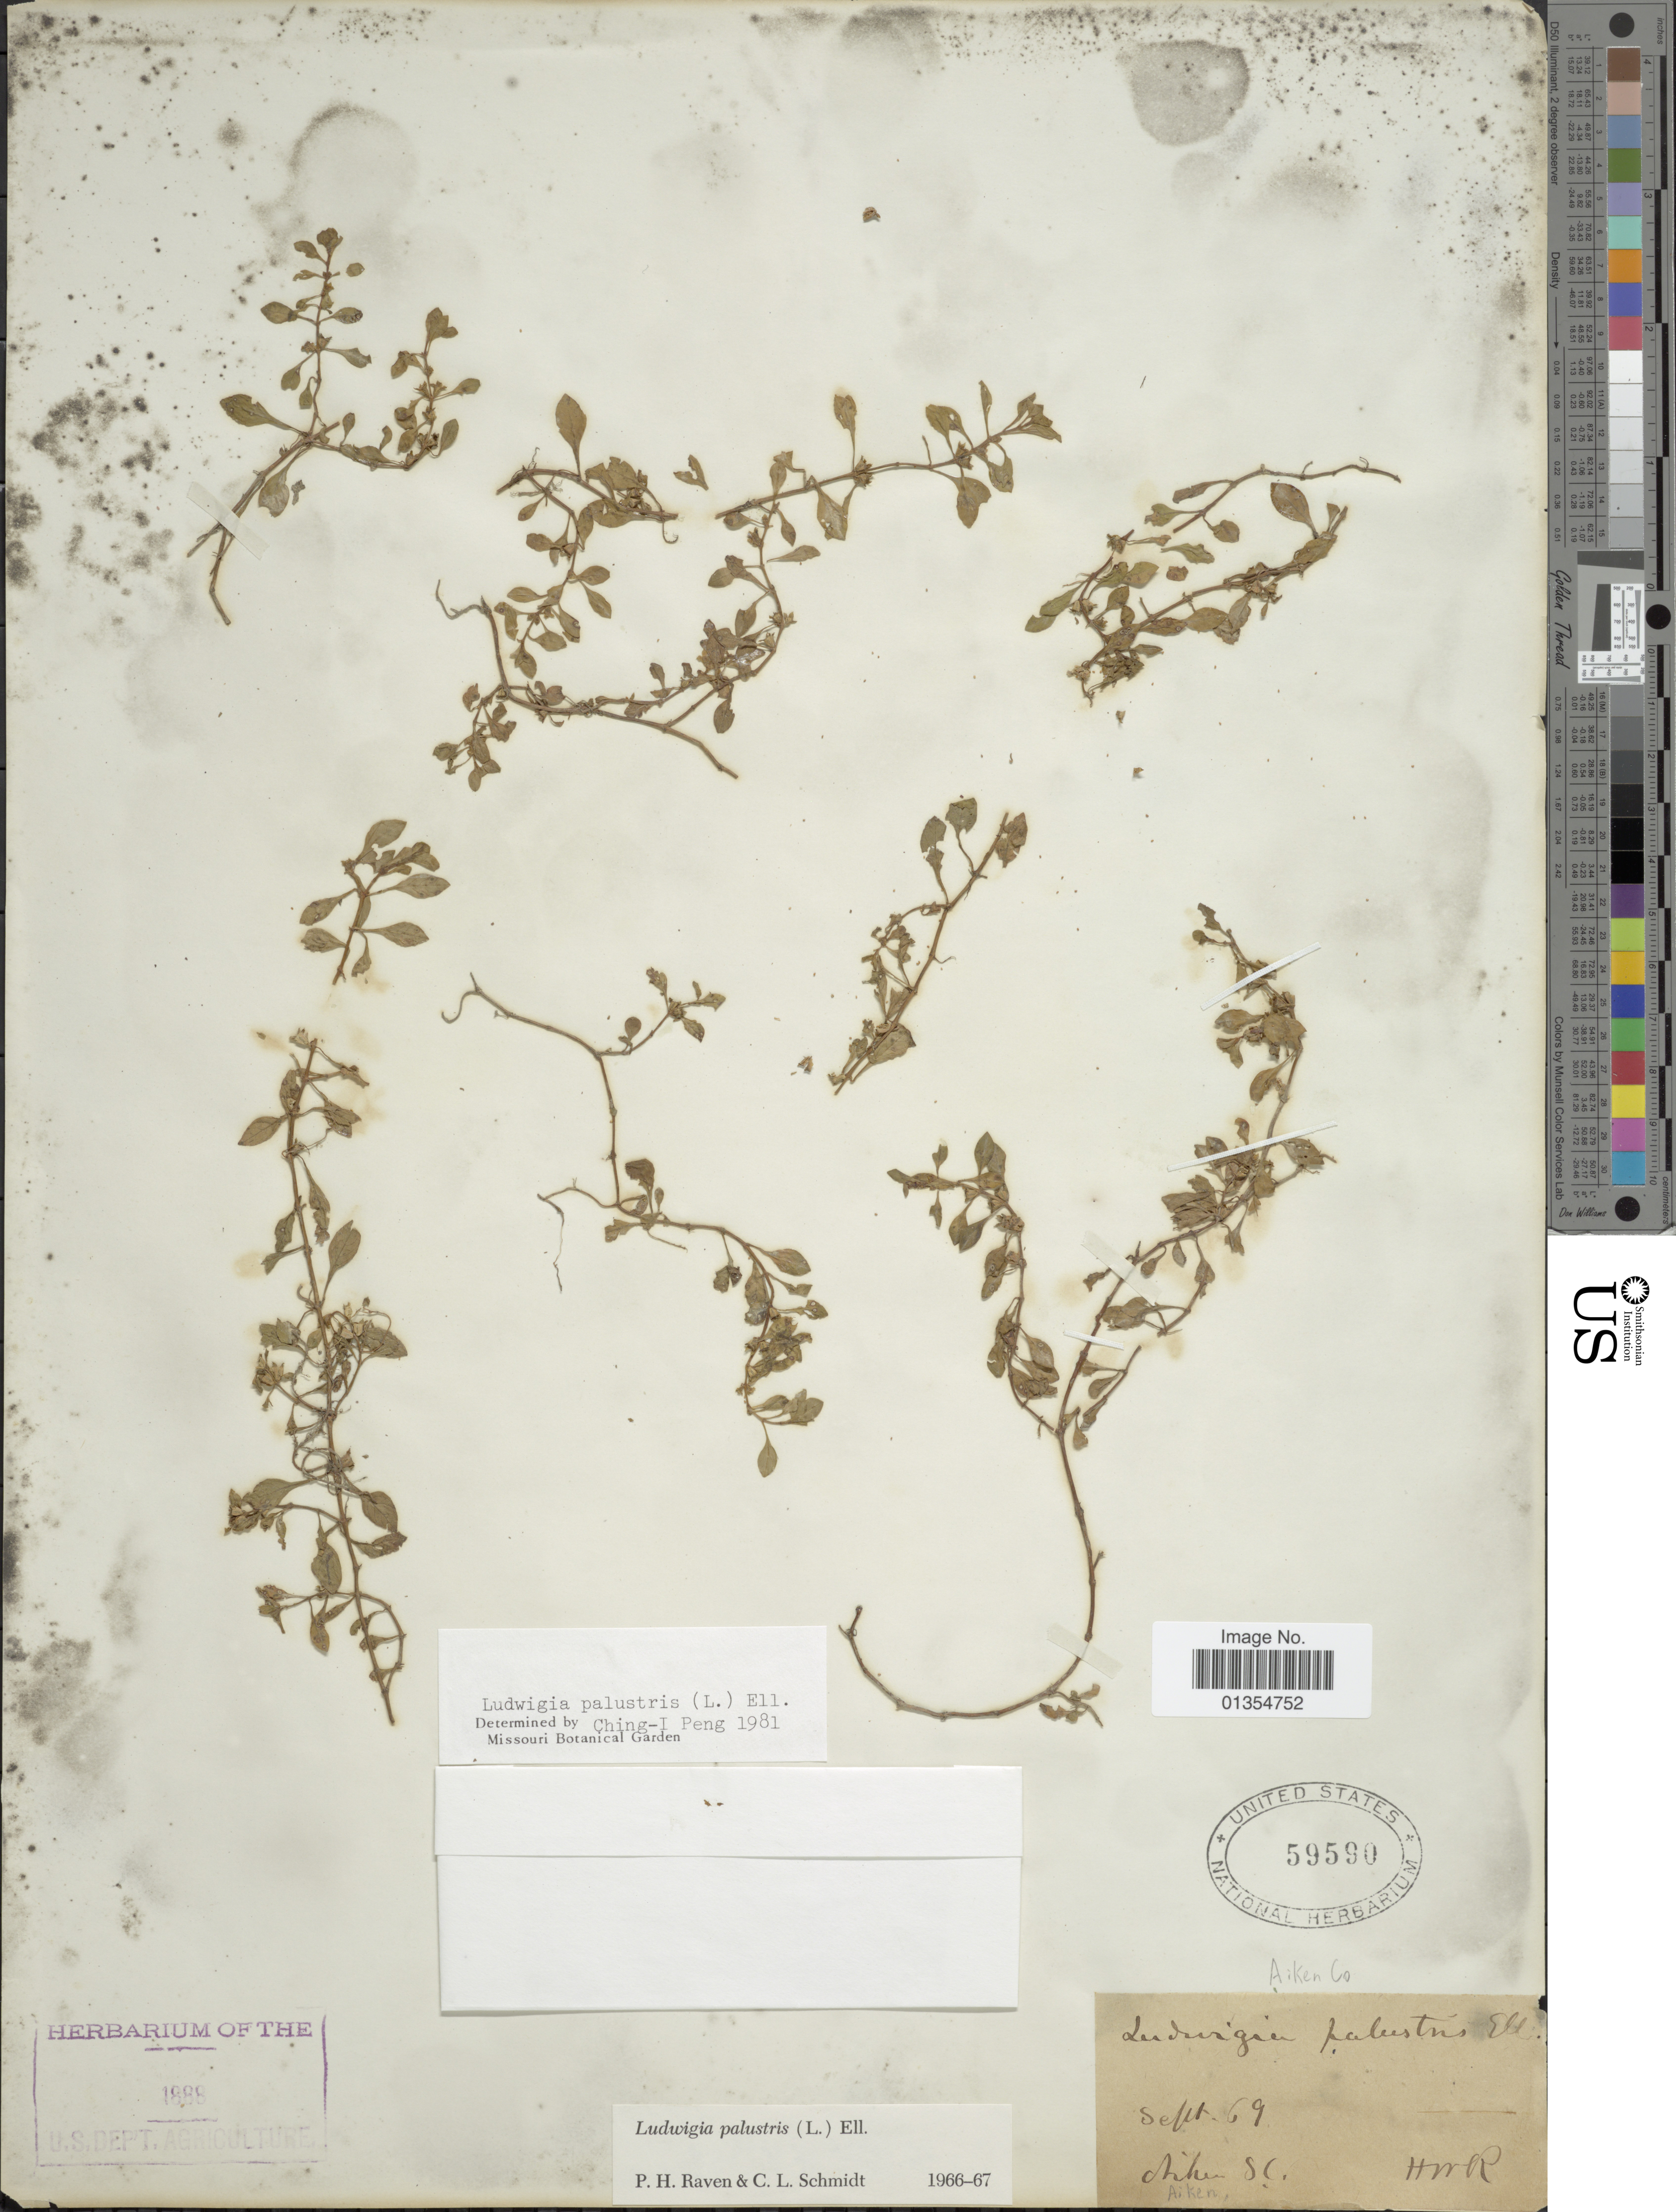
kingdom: Plantae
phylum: Tracheophyta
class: Magnoliopsida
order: Myrtales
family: Onagraceae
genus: Ludwigia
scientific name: Ludwigia palustris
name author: (L.) Elliott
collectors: HWR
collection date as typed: Transcribed d/m/y: /9/69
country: United States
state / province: South Carolina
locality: Aiken SC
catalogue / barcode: US 59590